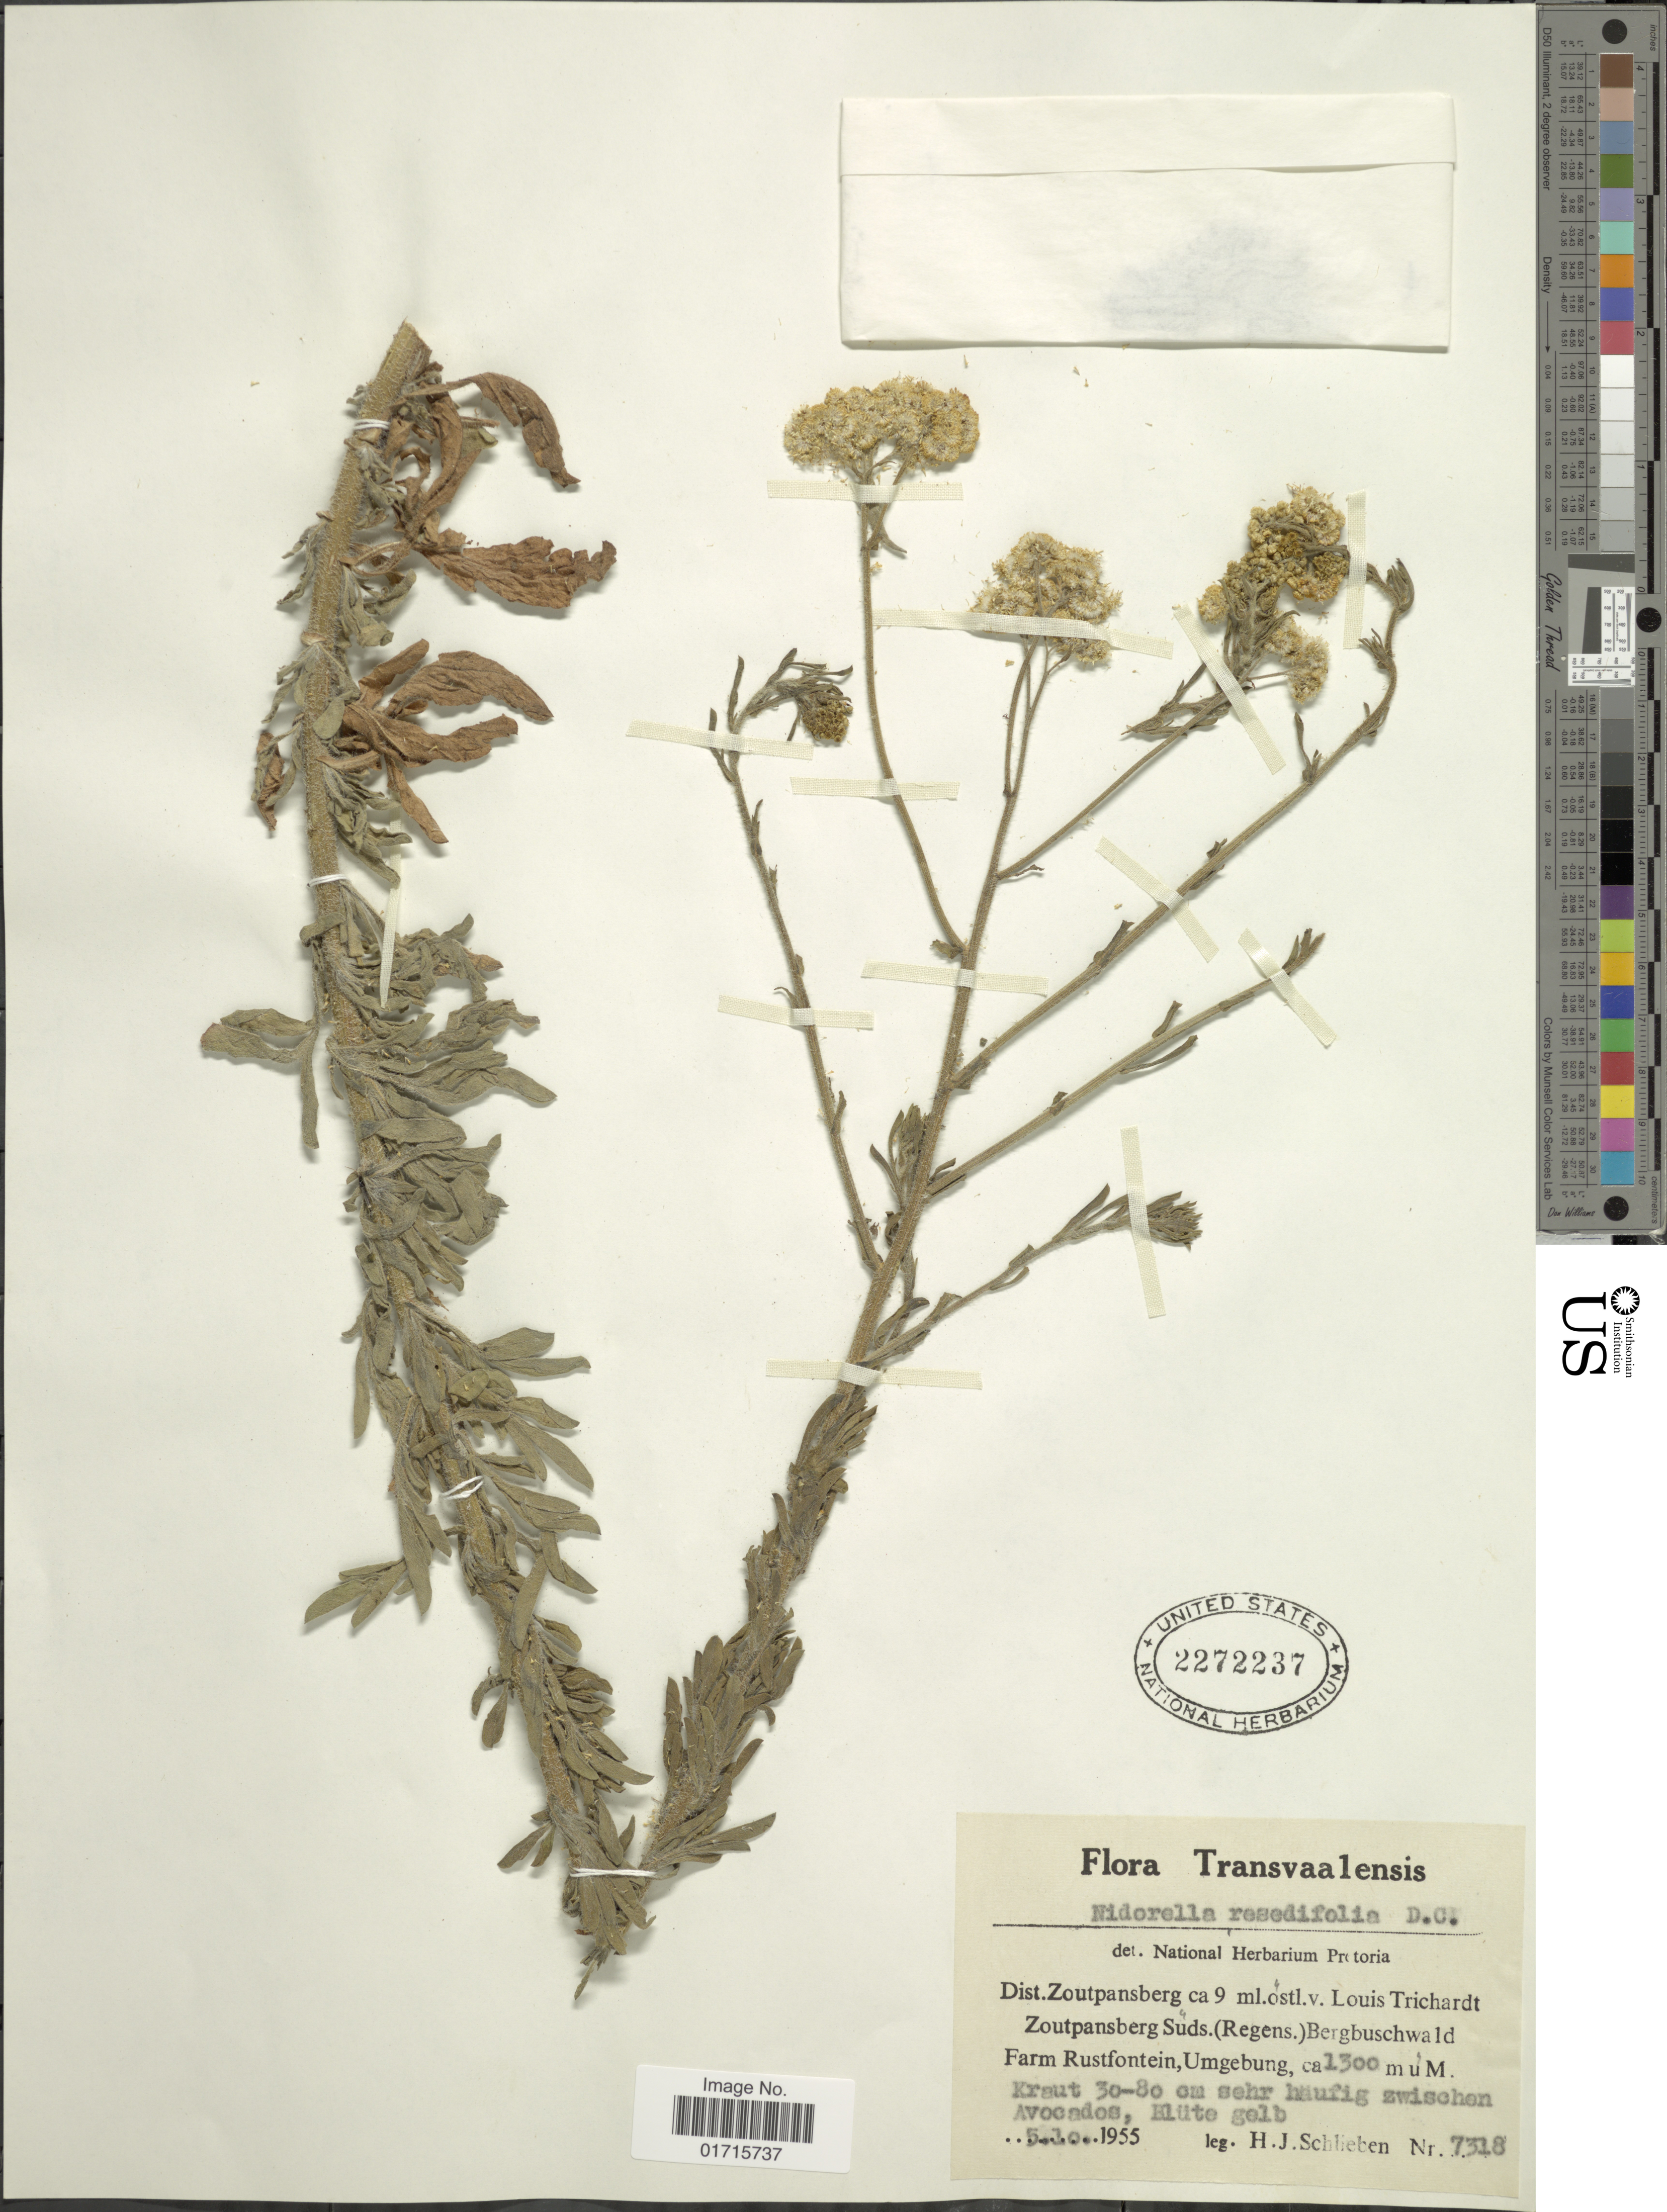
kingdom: Plantae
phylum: Tracheophyta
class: Magnoliopsida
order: Asterales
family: Asteraceae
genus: Nidorella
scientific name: Nidorella resedifolia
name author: DC.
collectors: H. J. Schlieben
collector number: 7318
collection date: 1955-10-05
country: South Africa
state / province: Limpopo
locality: Transavaalensis. Dist. Zoutpansberg ca 9 ml. ostl.v. Louis Trichardt Zoutpansberg Suds.(Regens.) Bergbuschwald Farm Rustfontein, Umgebung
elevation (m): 1300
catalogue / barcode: US 2272237